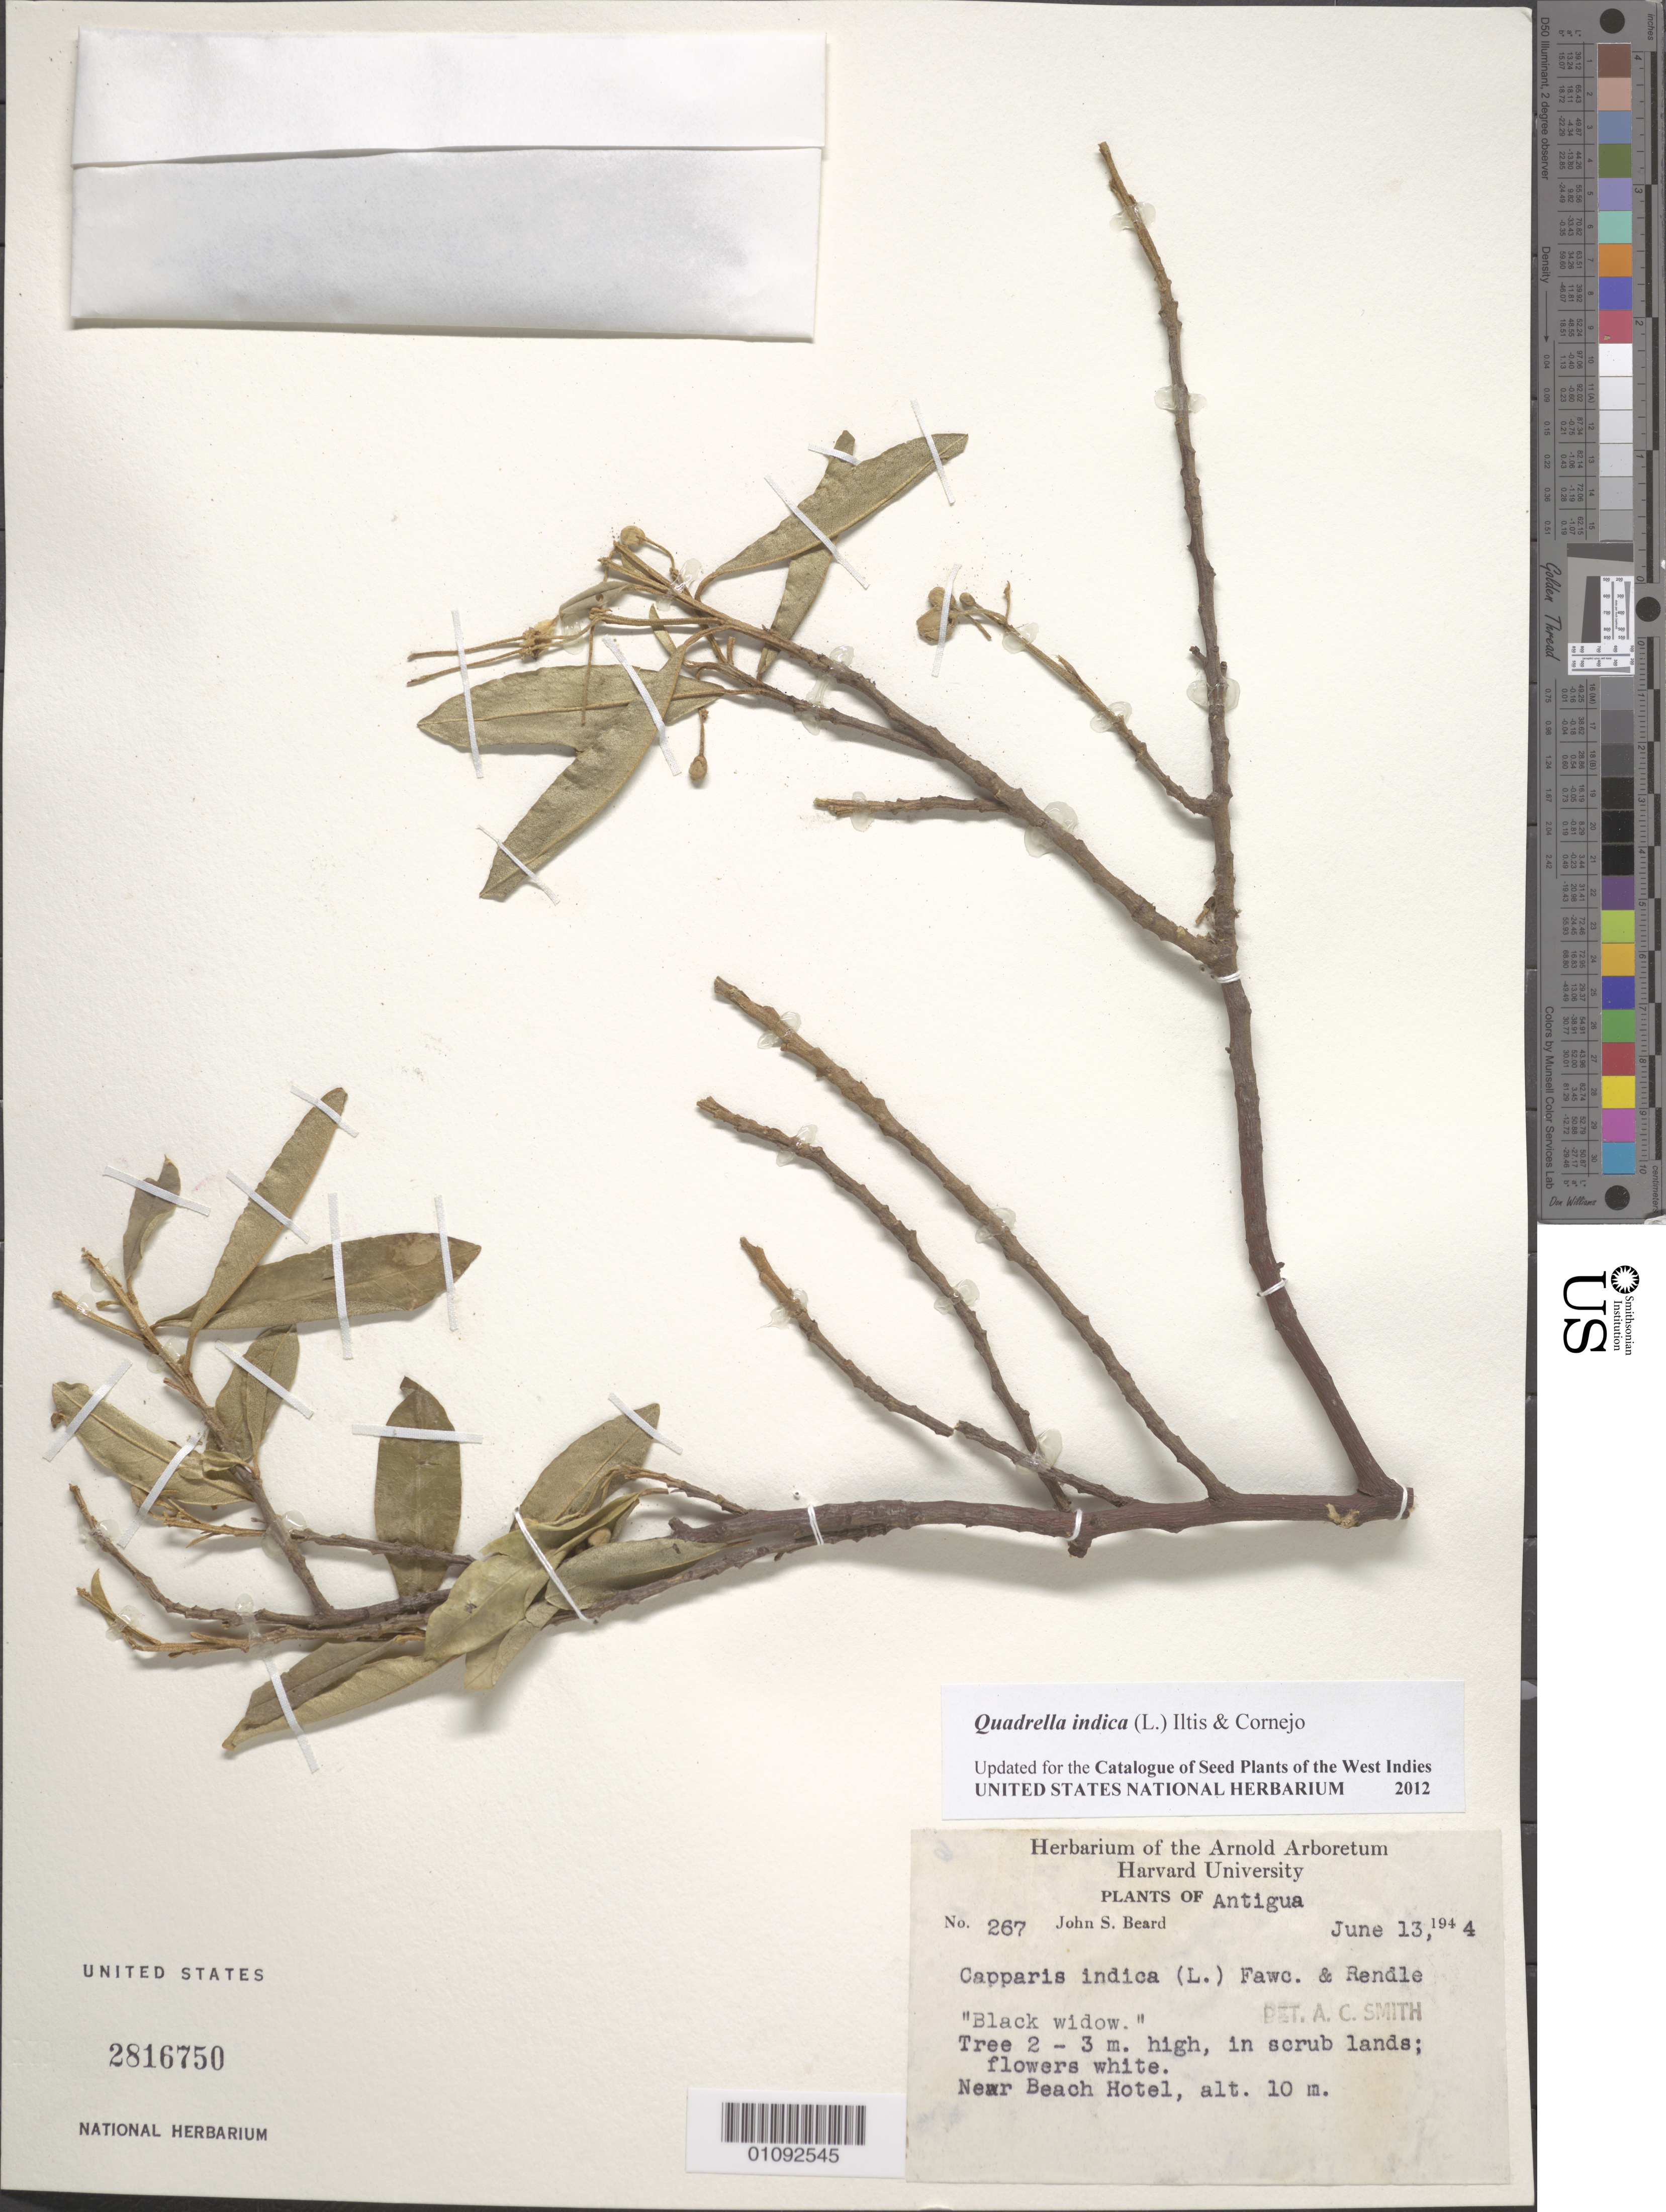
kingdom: Plantae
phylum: Tracheophyta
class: Magnoliopsida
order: Brassicales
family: Capparaceae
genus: Quadrella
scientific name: Quadrella indica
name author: (L.) Iltis & Cornejo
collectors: J. Beard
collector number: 267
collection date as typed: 13 Jun 1944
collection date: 1944-06-13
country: Antigua and Barbuda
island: Antigua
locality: Near Beach Hotel.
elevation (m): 10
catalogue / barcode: US 2816750